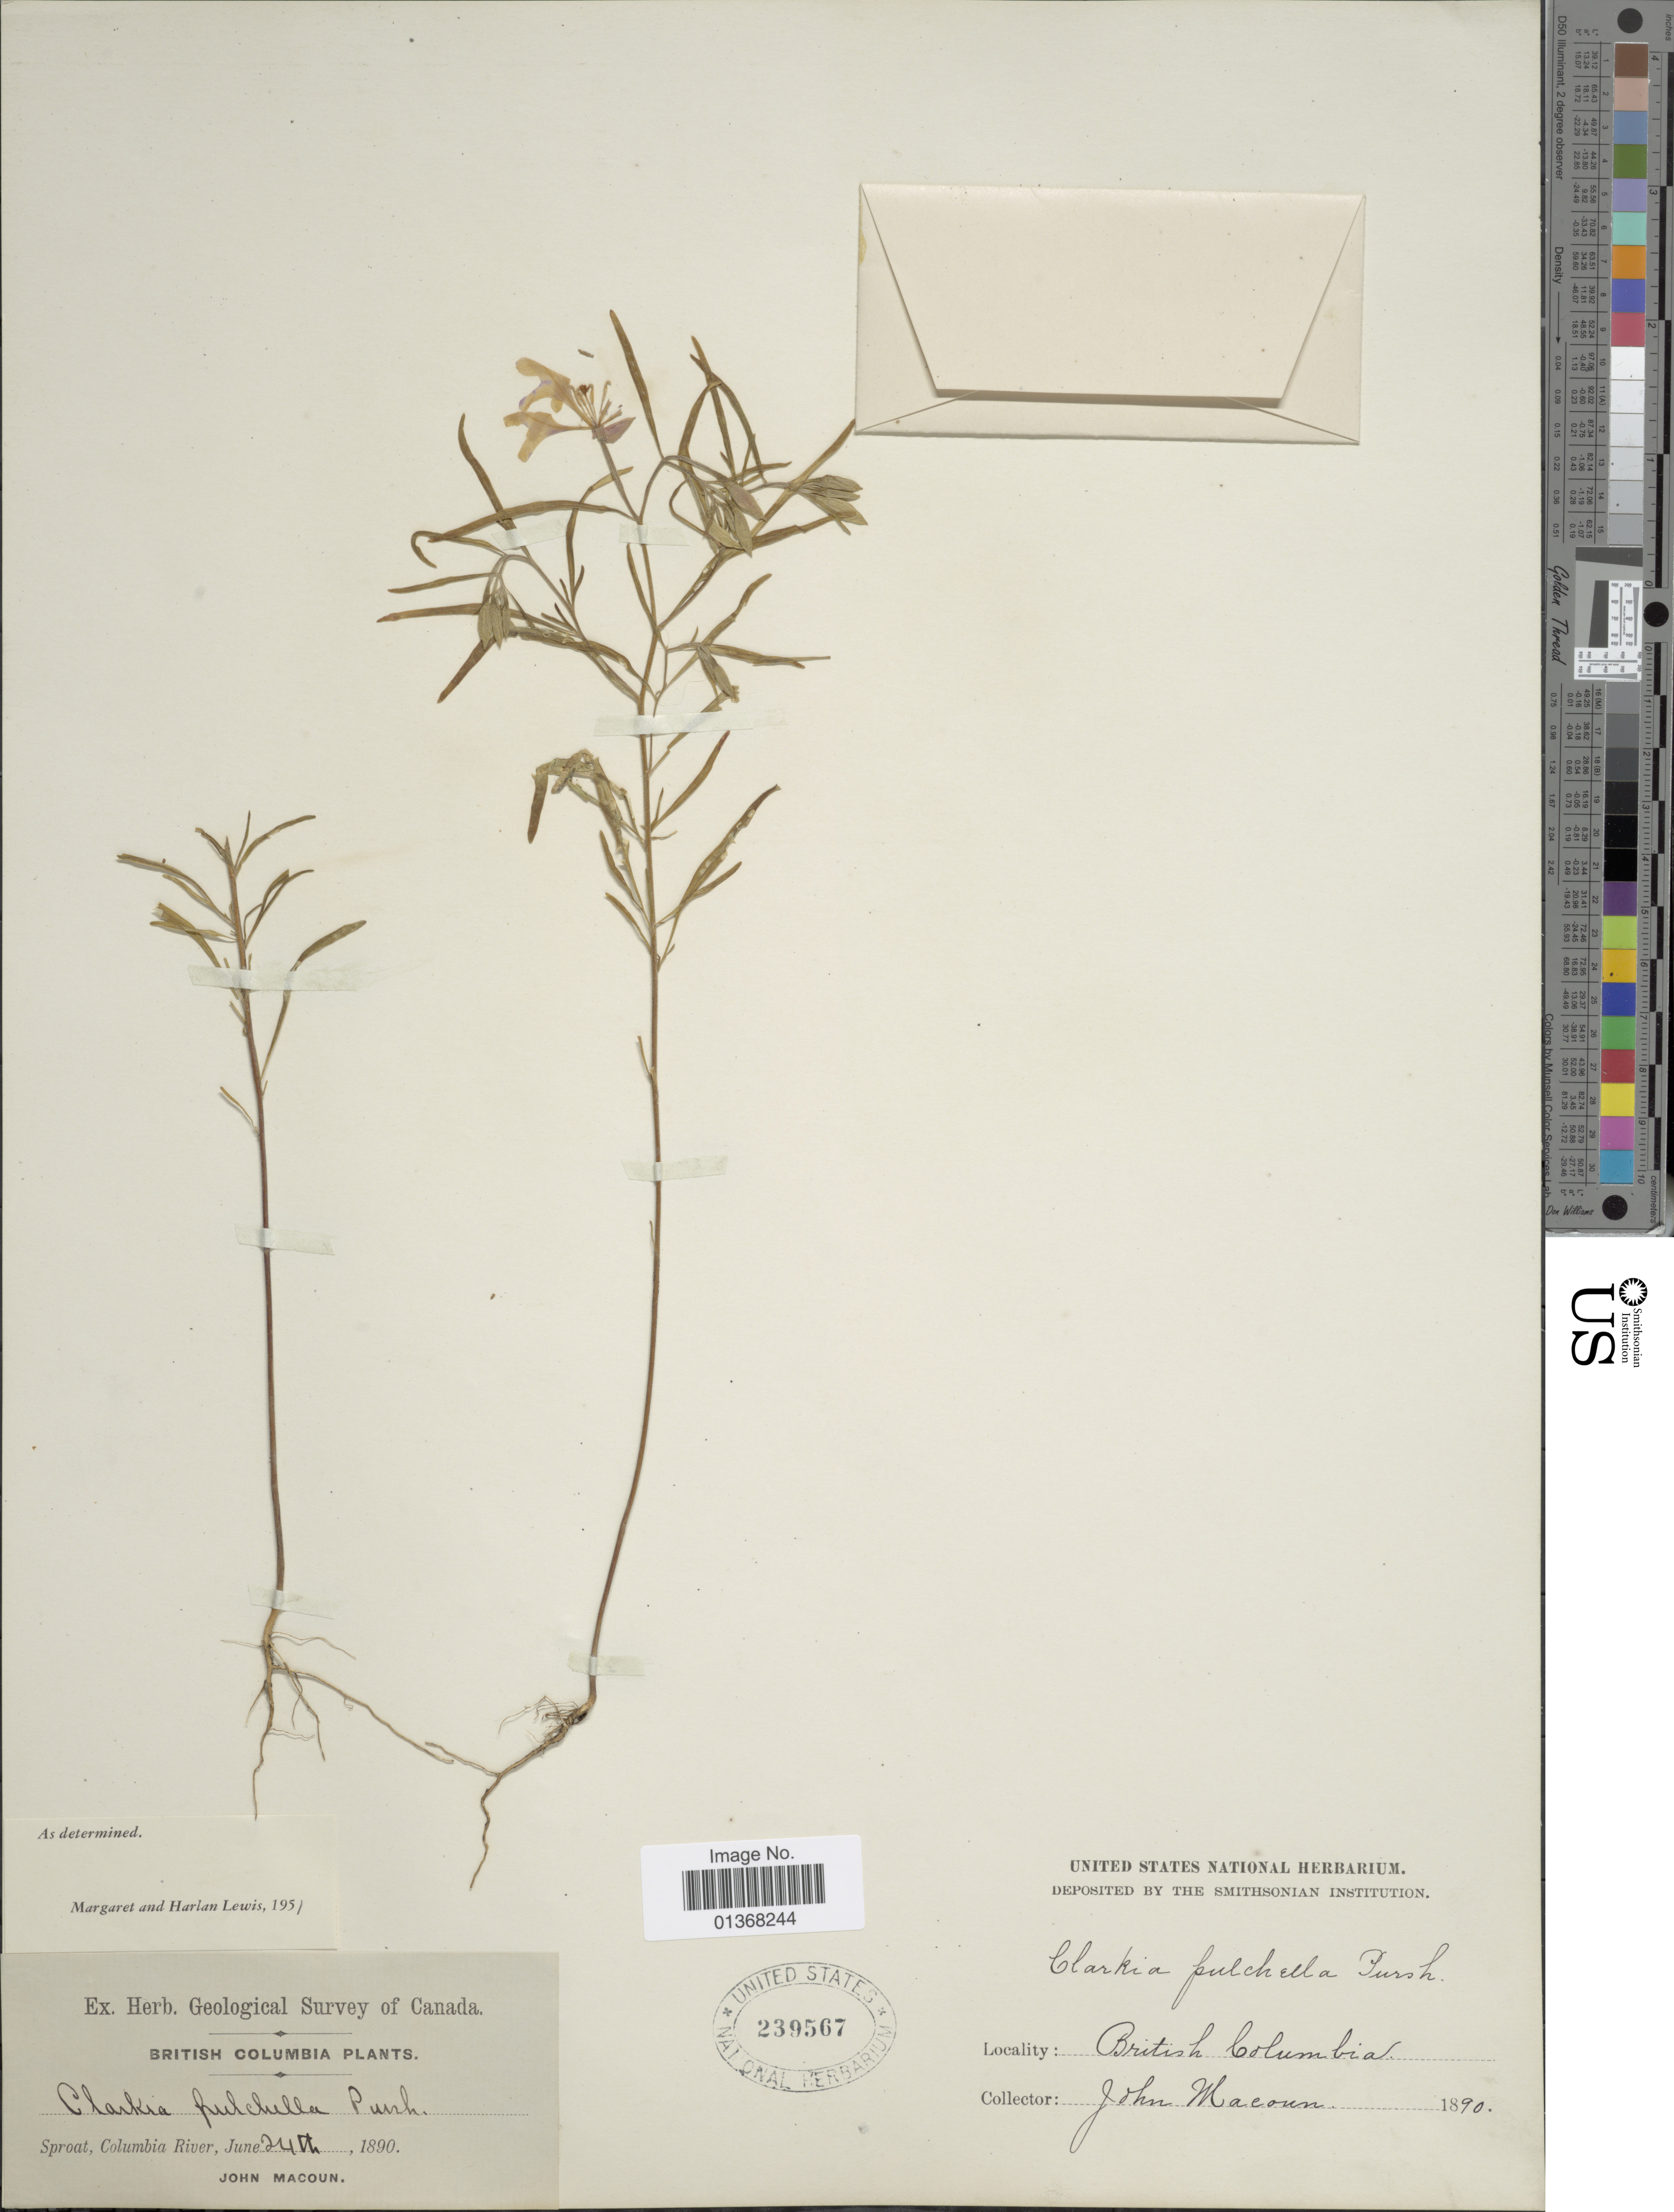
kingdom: Plantae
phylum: Tracheophyta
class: Magnoliopsida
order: Myrtales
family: Onagraceae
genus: Clarkia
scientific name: Clarkia pulchella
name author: Pursh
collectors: J. Macoun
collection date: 1890-06-24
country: Canada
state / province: British Columbia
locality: Sproat, Columbia River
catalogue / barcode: US 239567